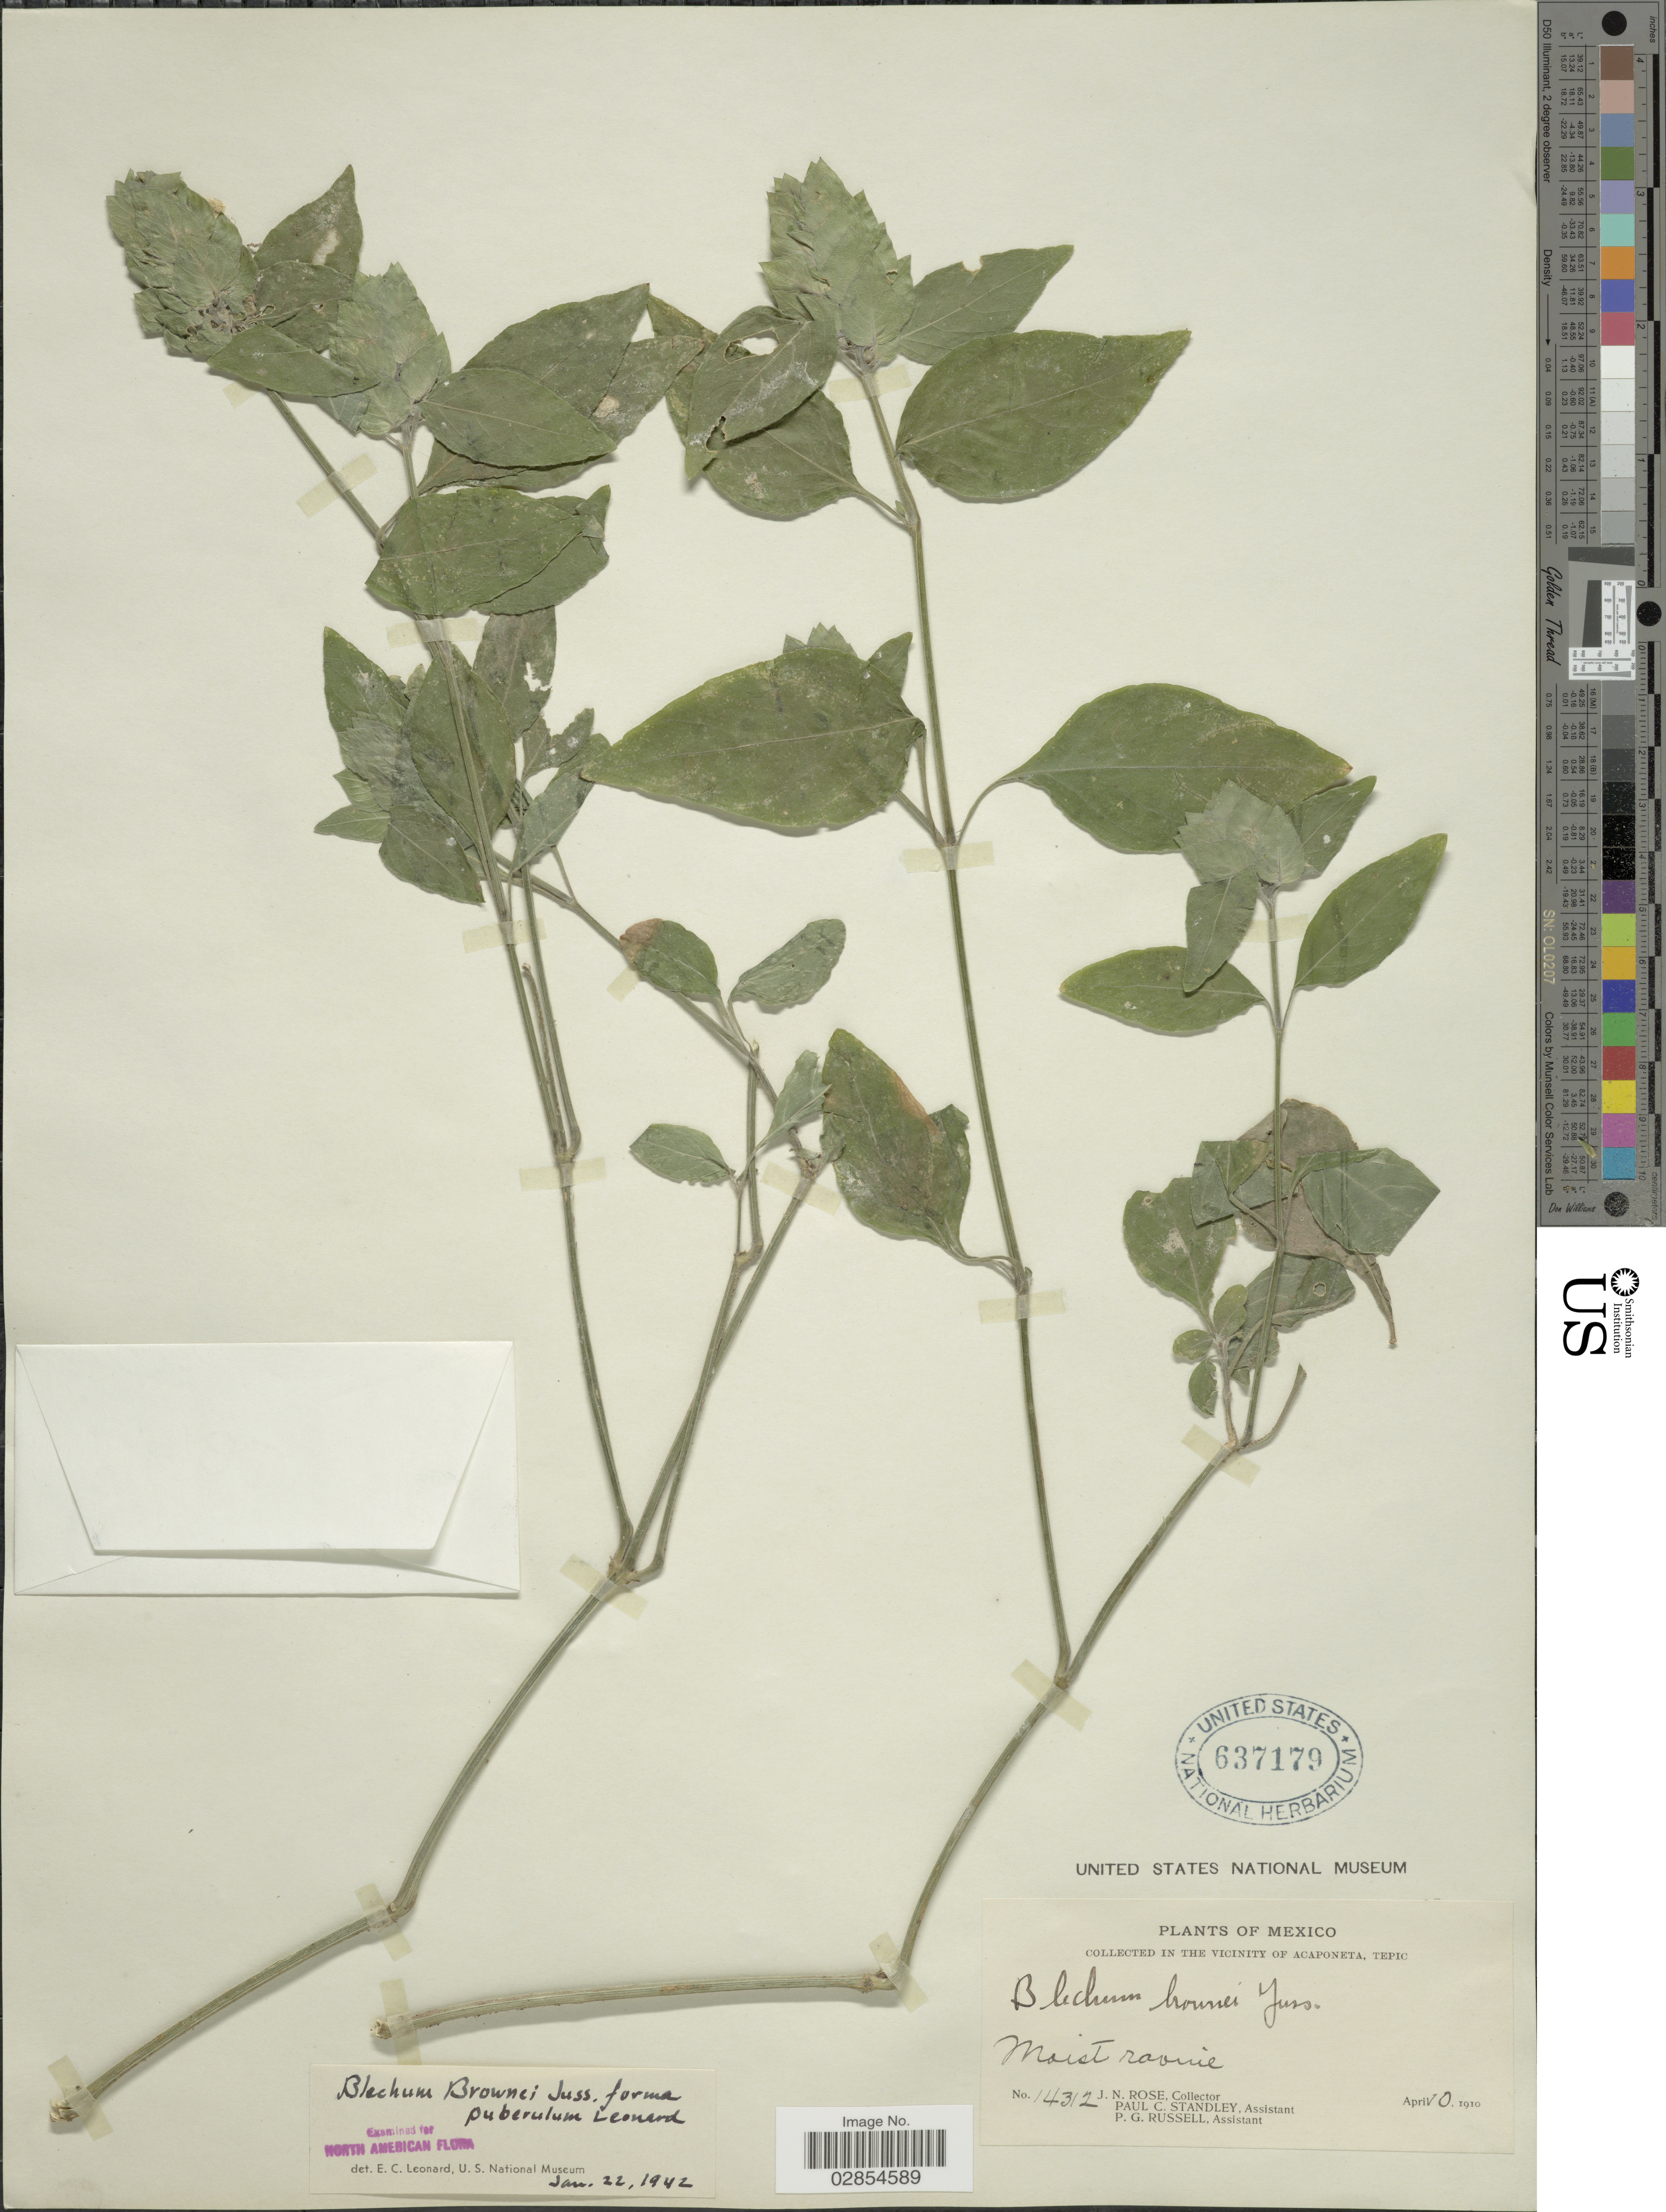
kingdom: Plantae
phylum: Tracheophyta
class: Magnoliopsida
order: Lamiales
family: Acanthaceae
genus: Blechum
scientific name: Blechum pyramidatum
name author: (Lam.) Urb.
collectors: J. N. Rose, P. C. Standley & P. G. Russell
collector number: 14312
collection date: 1910-04-10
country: Mexico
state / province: Nayarit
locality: In the Vicinity of Acaponeta, Tepic.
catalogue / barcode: US 637179